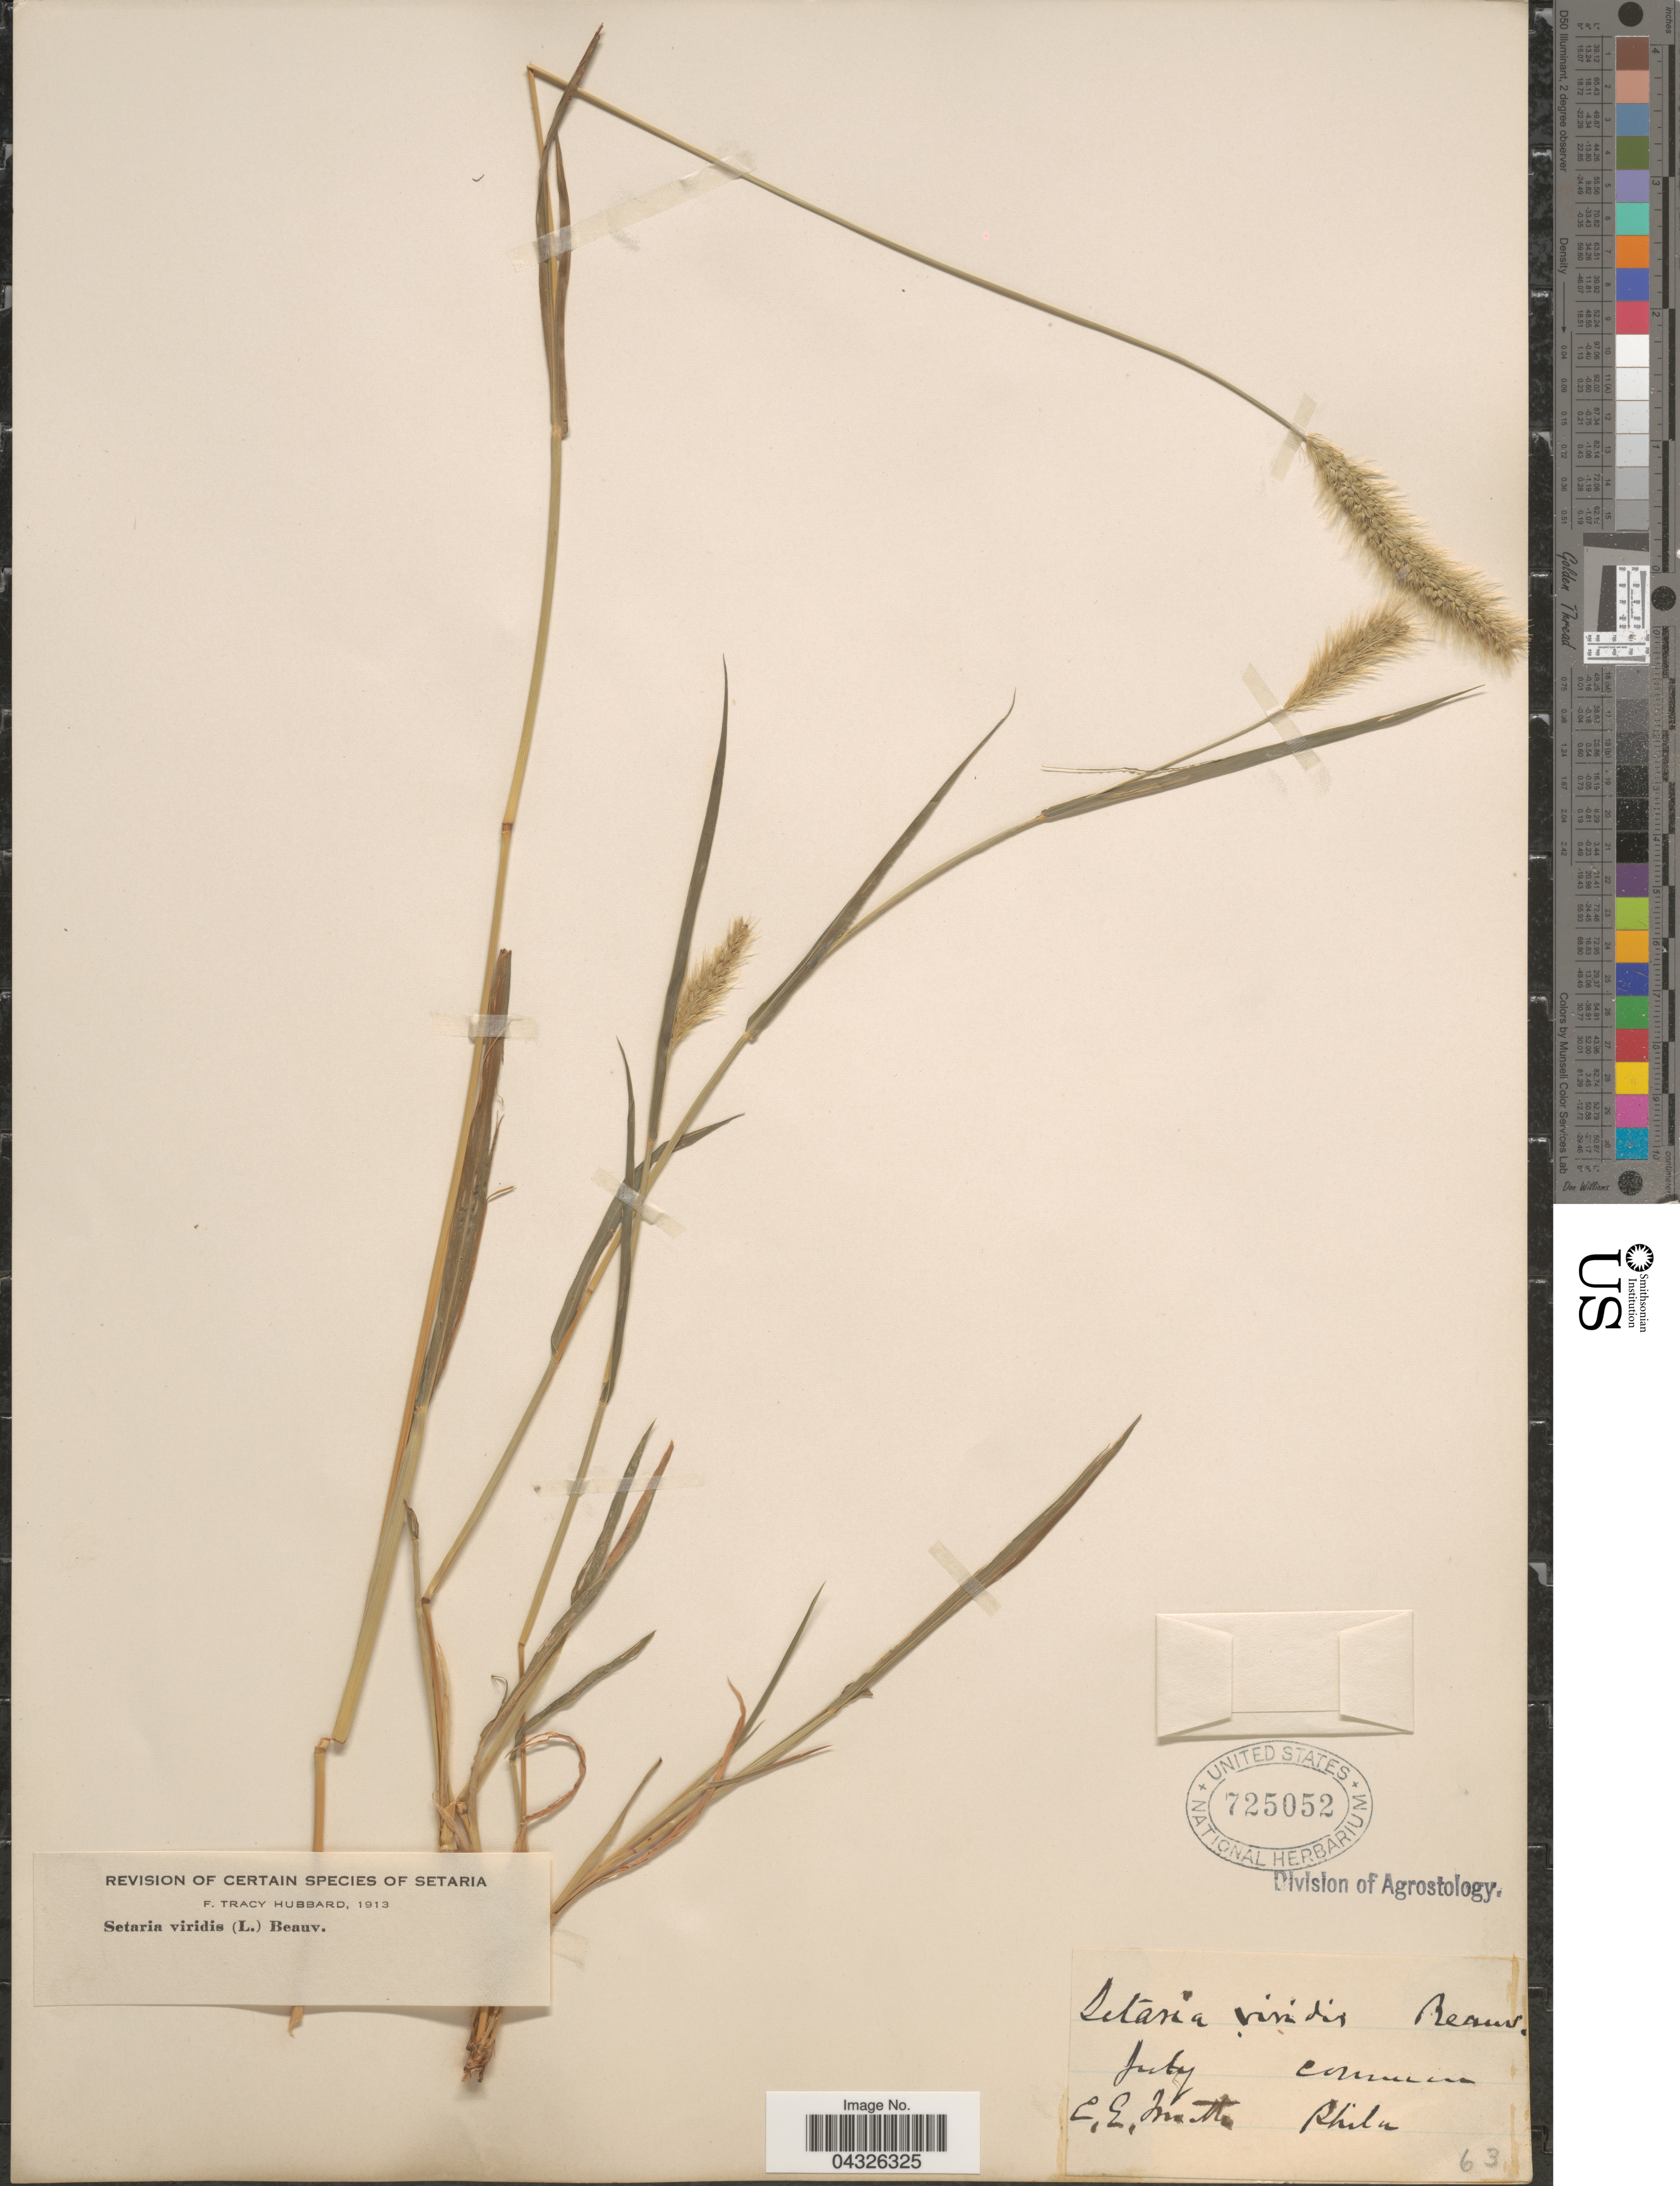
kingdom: Plantae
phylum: Tracheophyta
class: Liliopsida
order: Poales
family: Poaceae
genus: Setaria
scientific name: Setaria viridis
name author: (L.) P. Beauv.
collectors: C. Imatte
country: United States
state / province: Pennsylvania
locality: Phila.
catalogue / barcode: US 725052